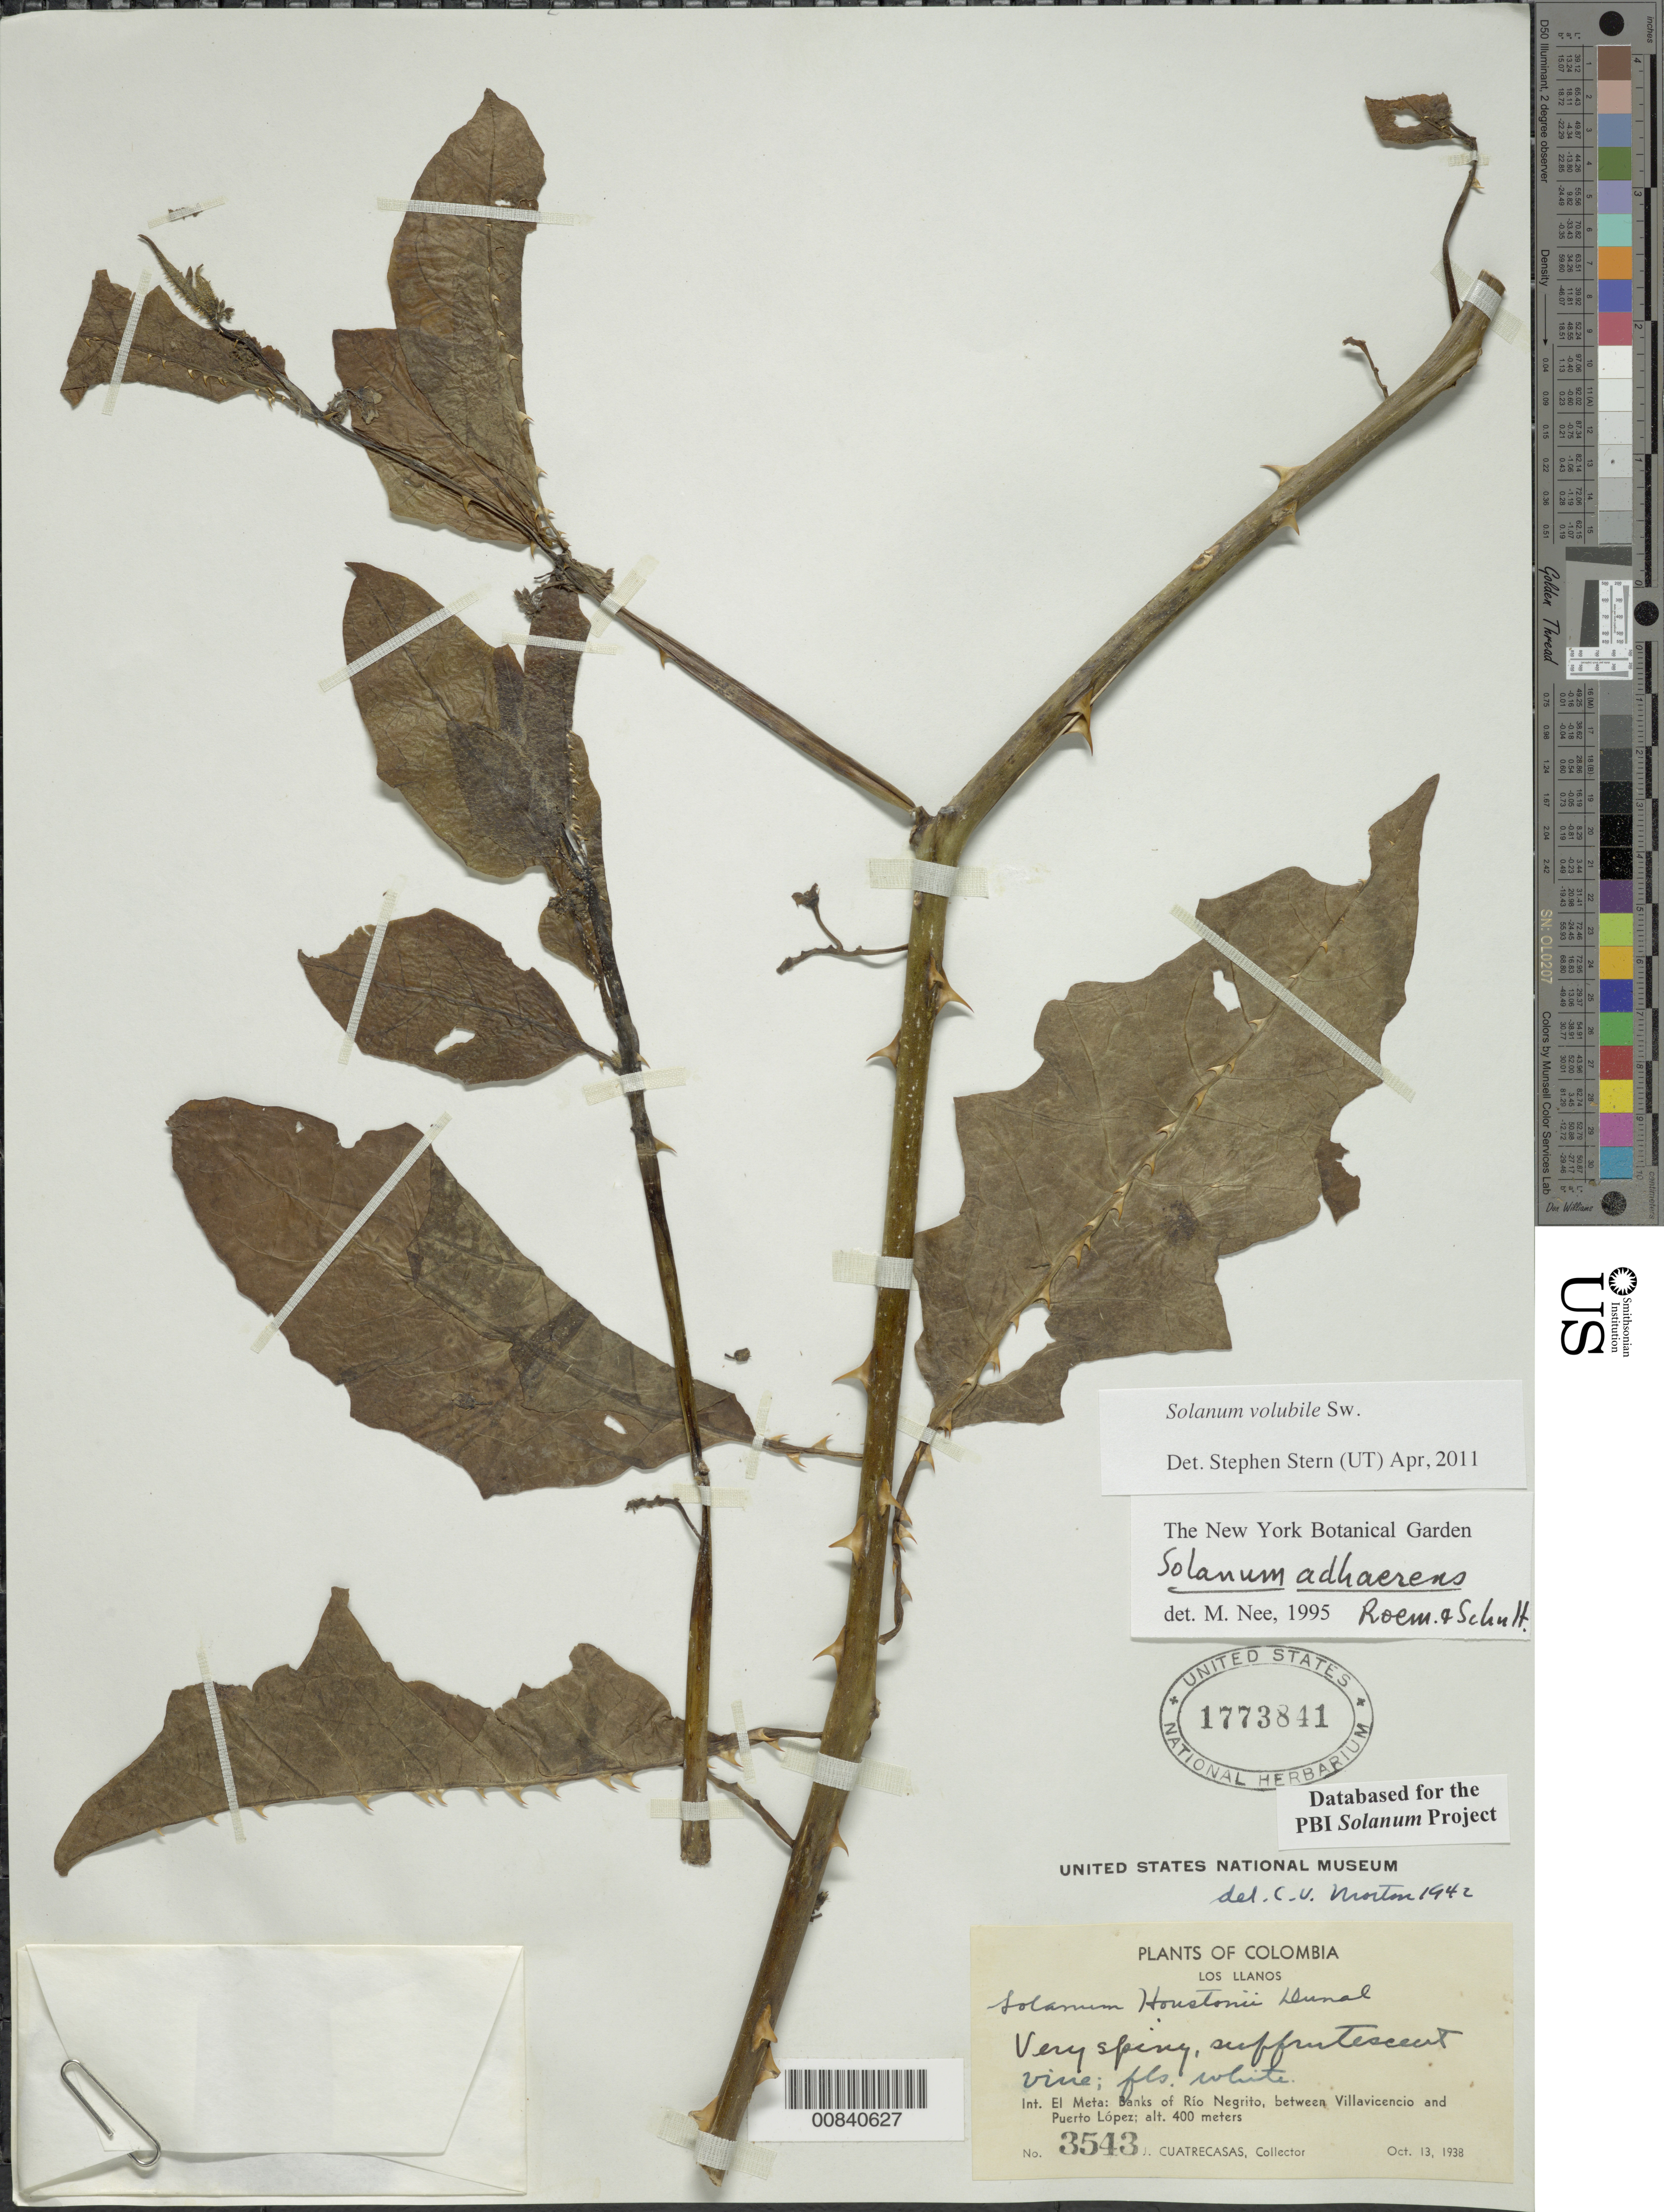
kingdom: Plantae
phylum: Tracheophyta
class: Magnoliopsida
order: Solanales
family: Solanaceae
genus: Solanum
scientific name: Solanum volubile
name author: Sw.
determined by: Stern, S. R., (UT)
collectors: J. Cuatrecasas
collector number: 3543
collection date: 1938-10-13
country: Colombia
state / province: Meta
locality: Banks of Rio Negrito, between Villavicencio and Puerto Lopez, Los Llanos.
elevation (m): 400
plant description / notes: Previously databased for the PBI Solanum Project; entered into EMU by MJDatiles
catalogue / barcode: US 1773841